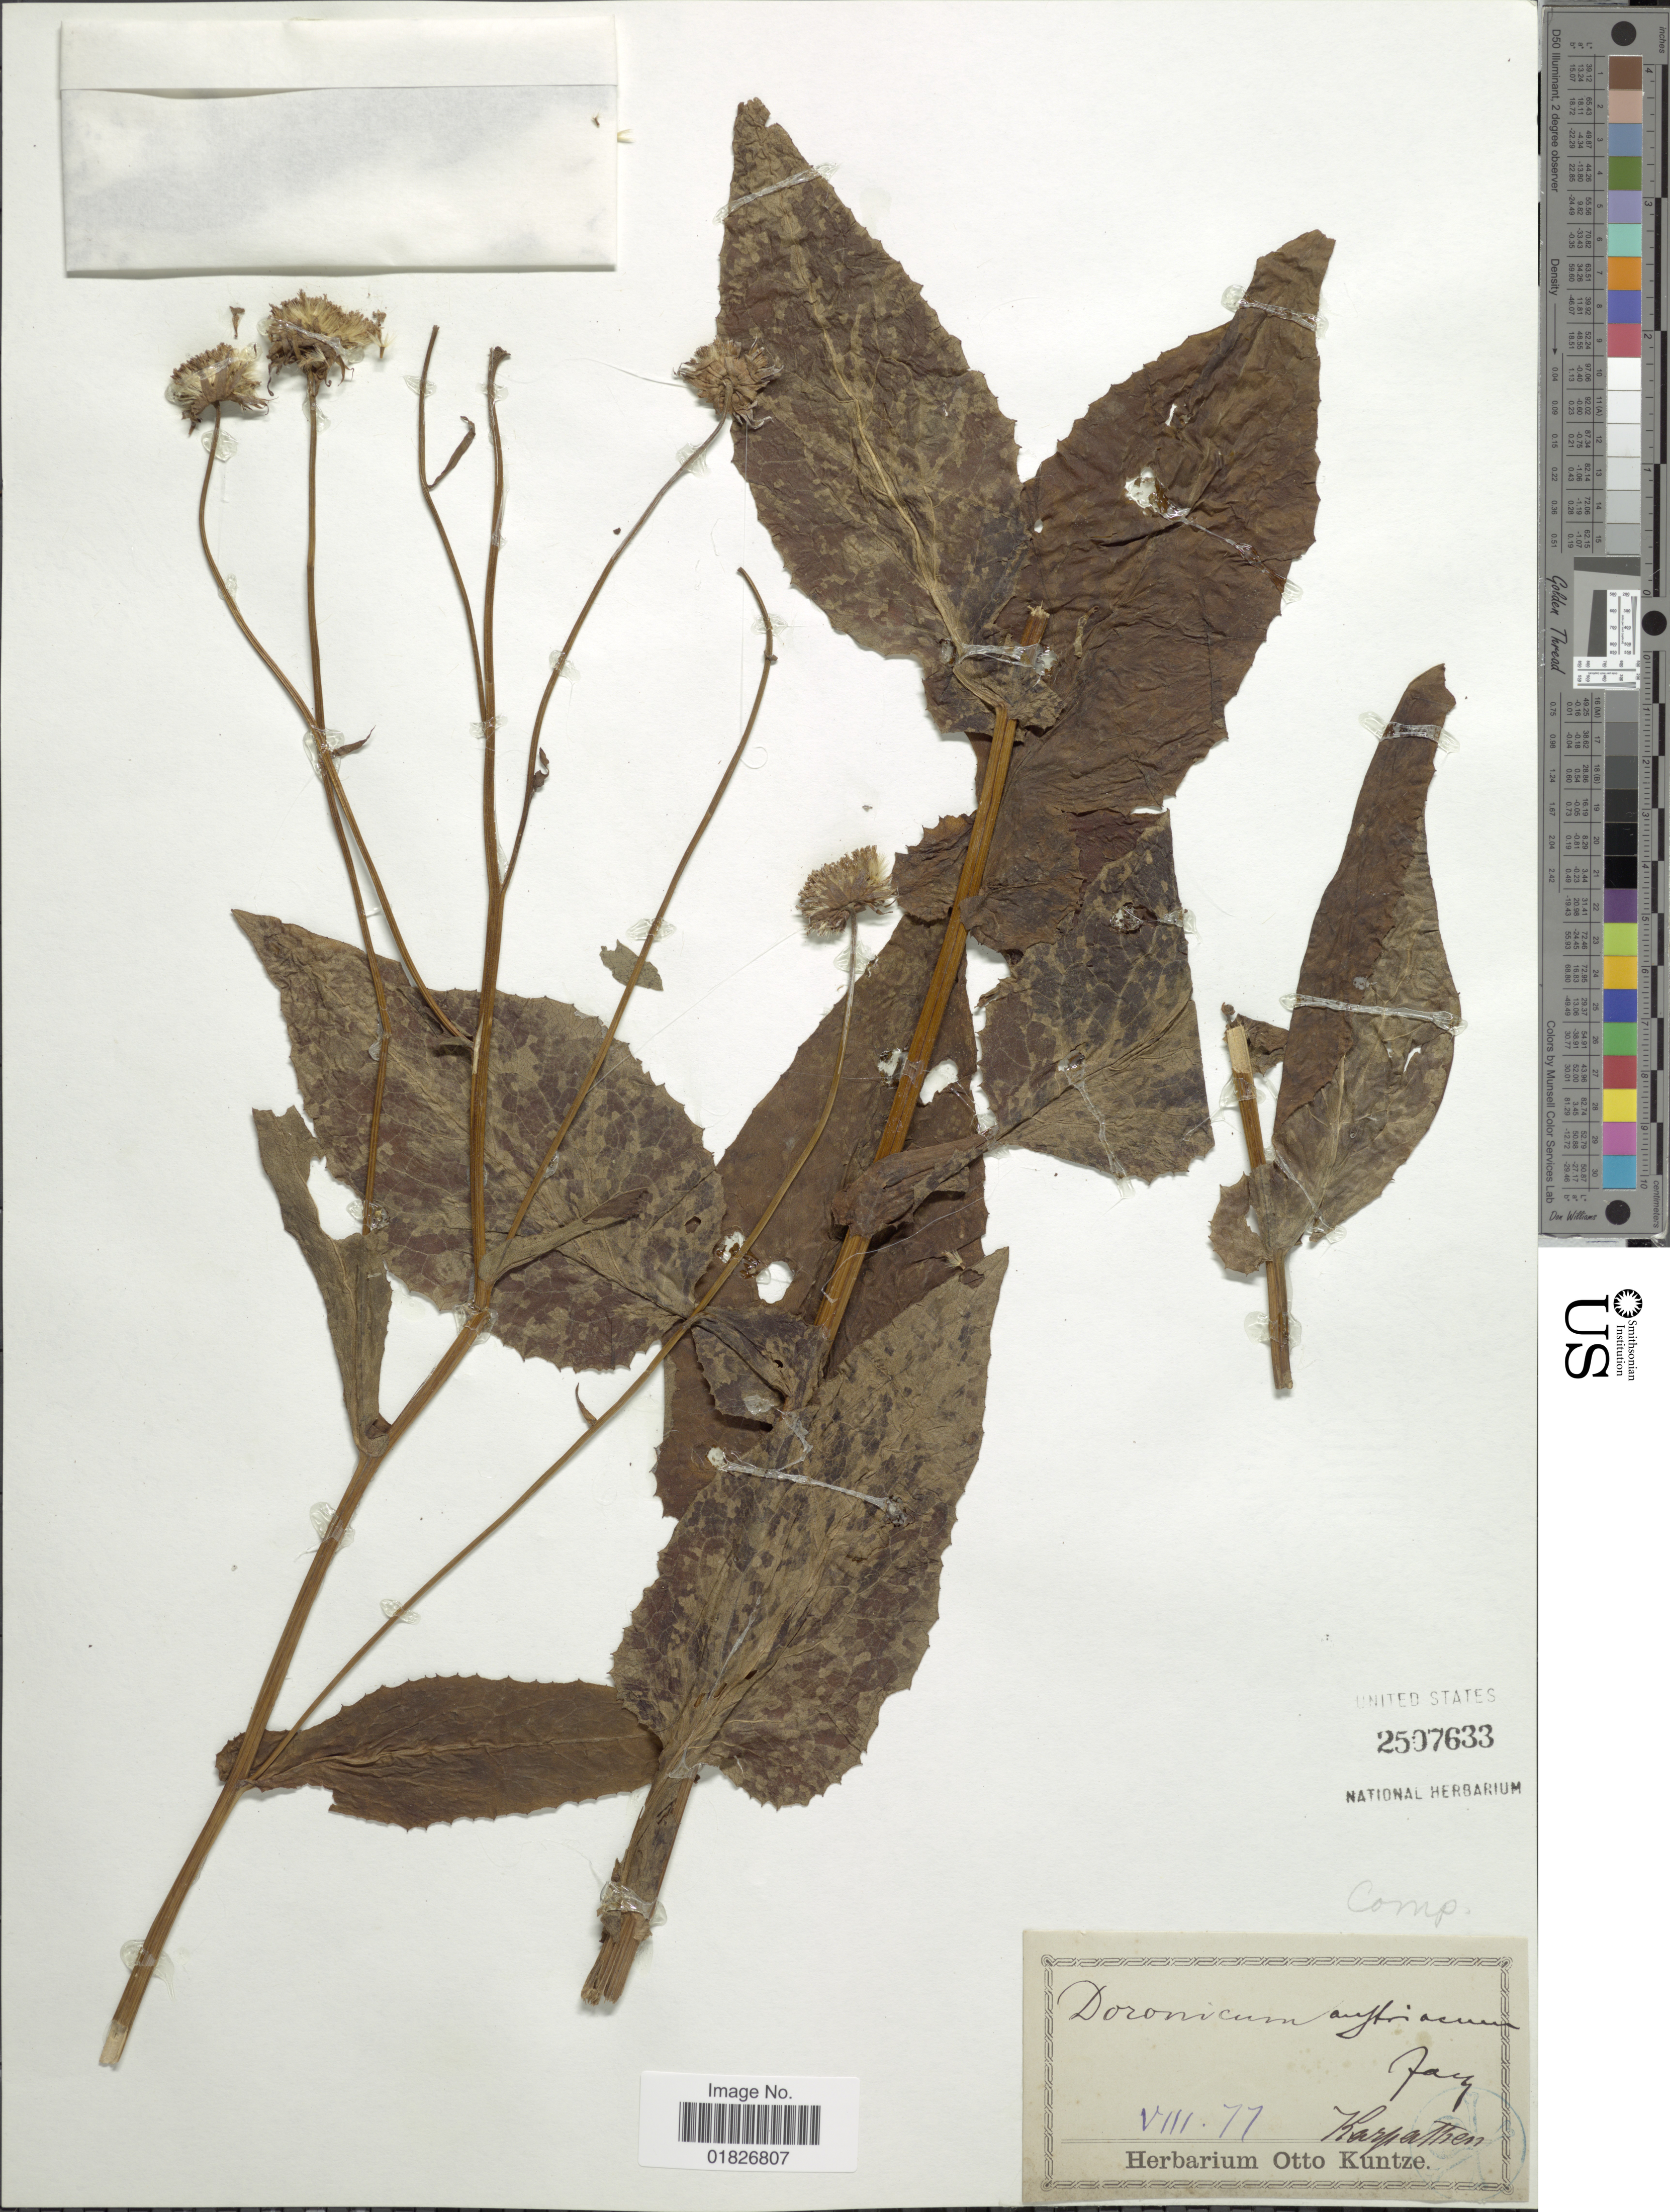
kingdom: Plantae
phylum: Tracheophyta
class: Magnoliopsida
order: Asterales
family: Asteraceae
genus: Doronicum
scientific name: Doronicum austriacum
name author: Jacq.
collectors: Karpathen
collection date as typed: Transcribed d/m/y: /8/77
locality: Karpathen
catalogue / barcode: US 2507633